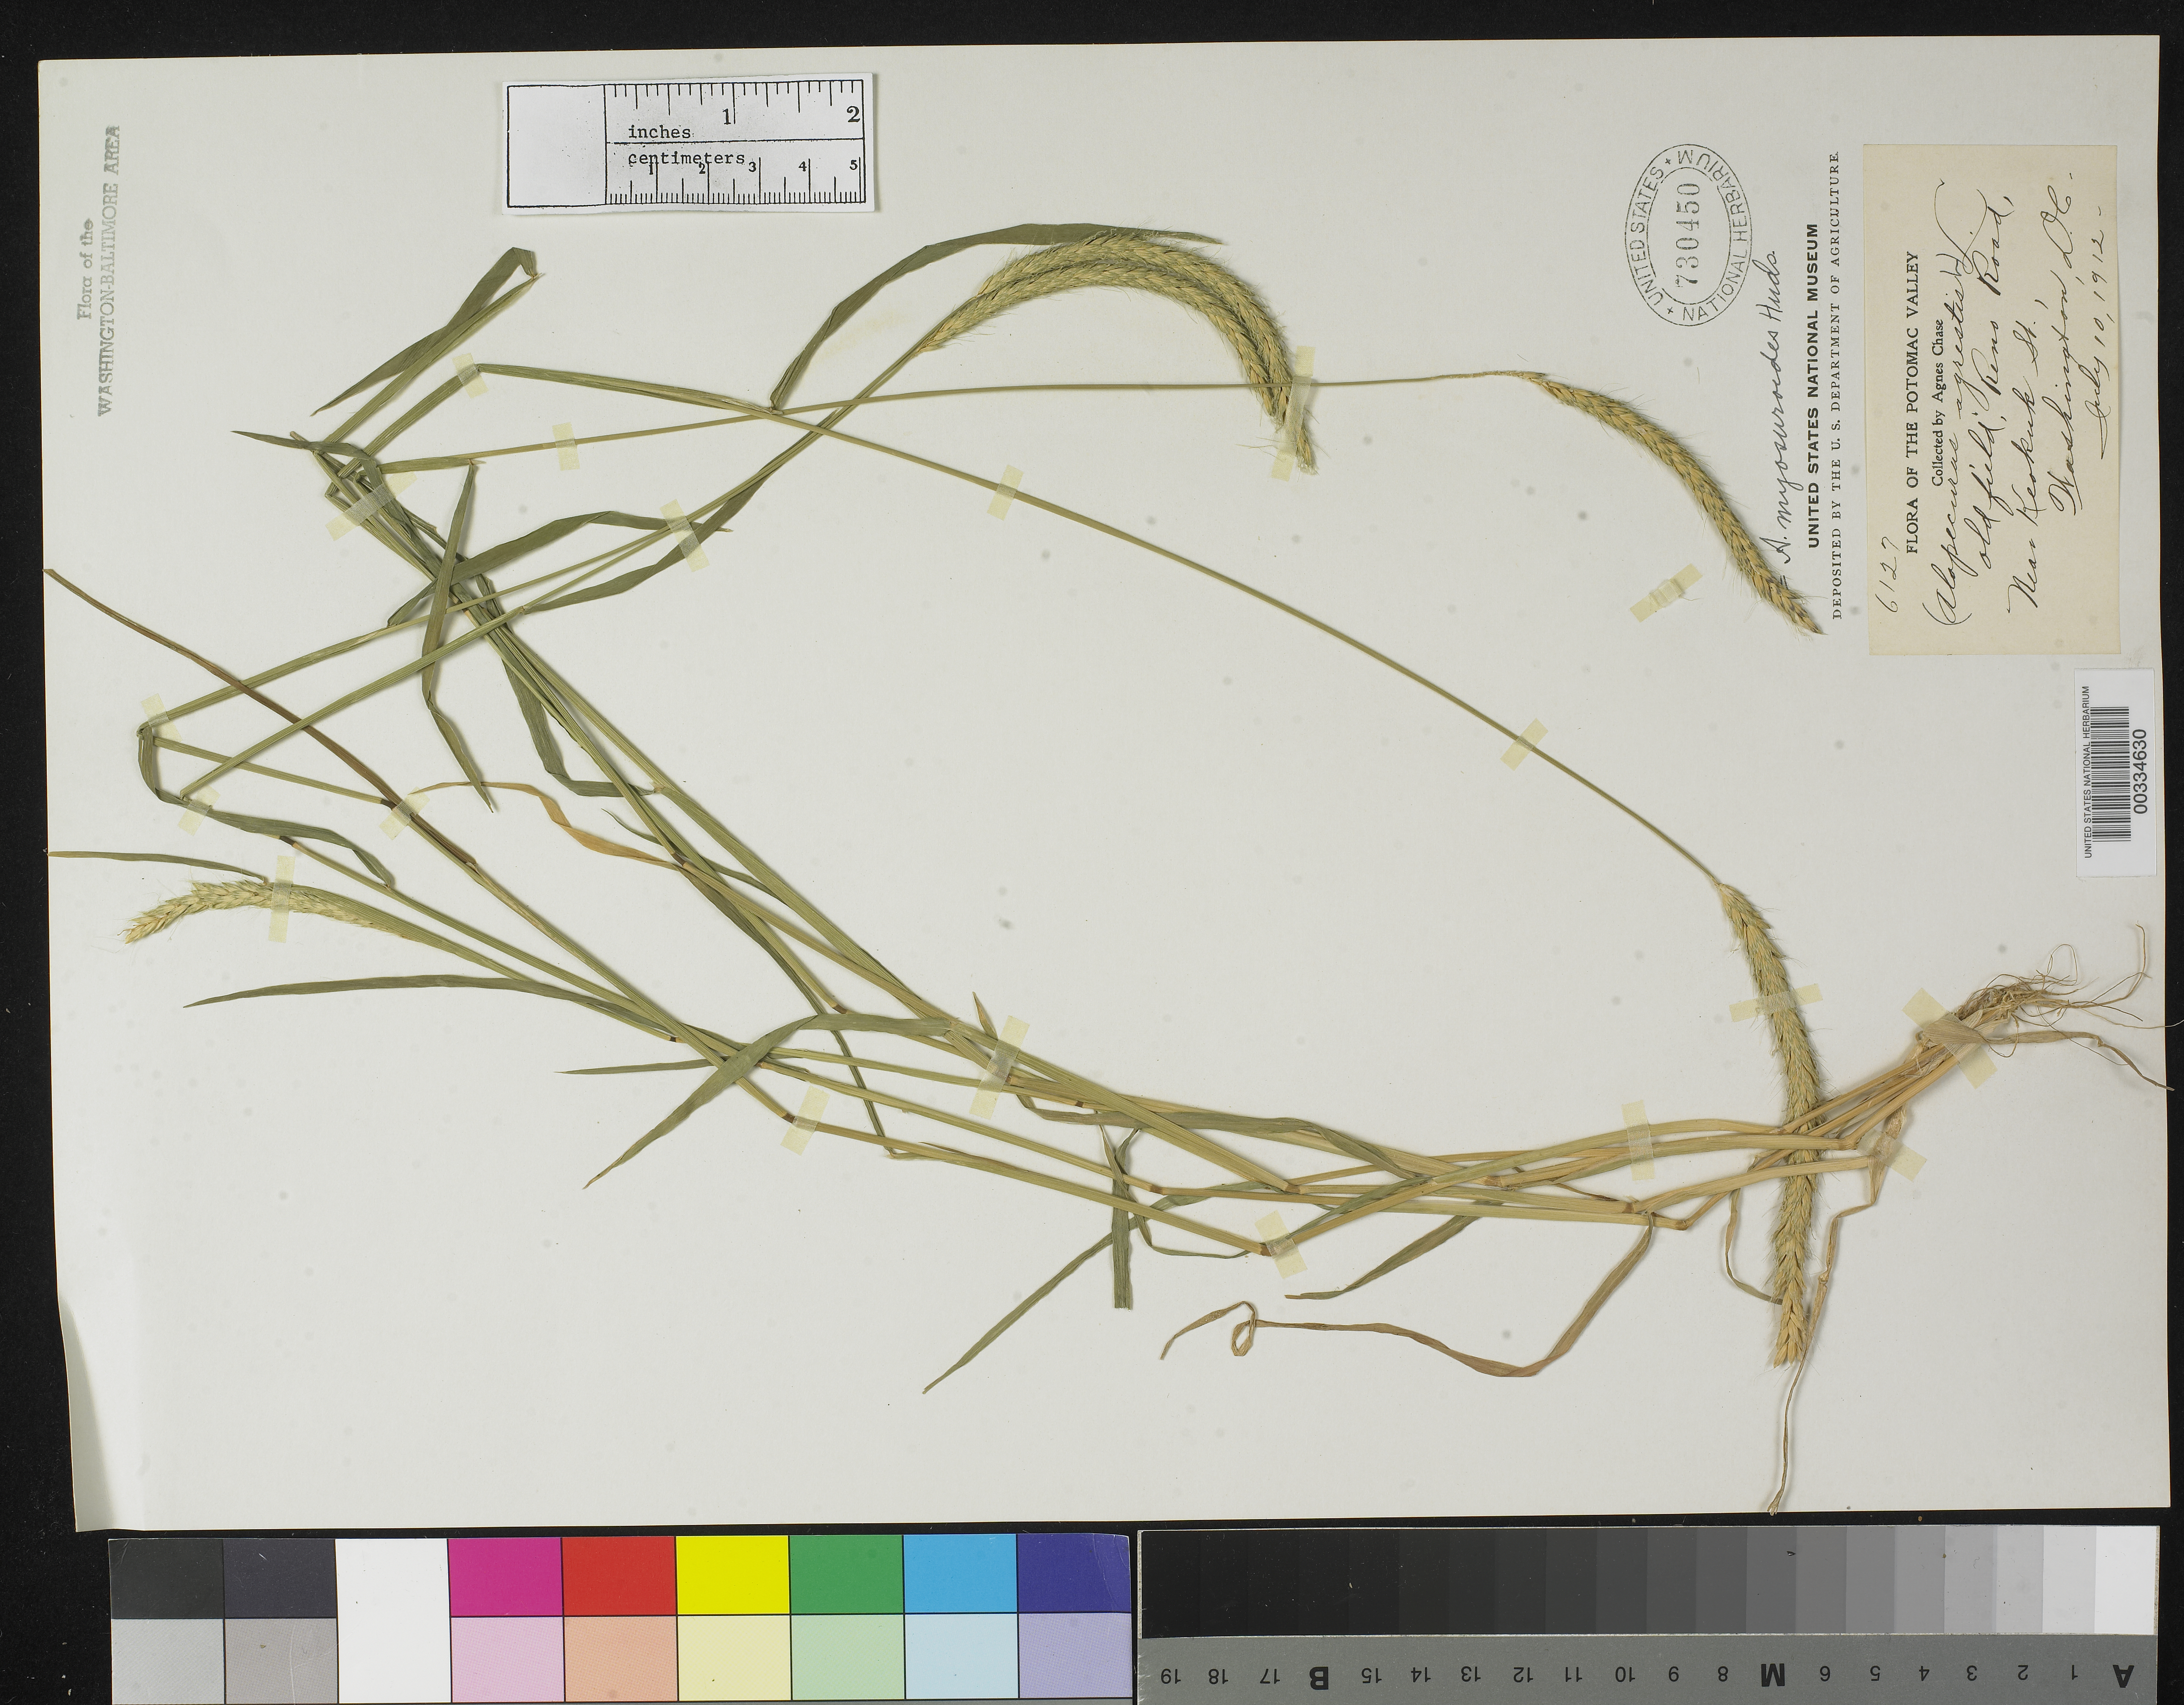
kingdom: Plantae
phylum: Tracheophyta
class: Liliopsida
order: Poales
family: Poaceae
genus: Alopecurus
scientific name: Alopecurus myosuroides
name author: Huds.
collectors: A. Chase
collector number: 6127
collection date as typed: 10 Jul 1912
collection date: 1912-07-10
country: United States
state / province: District of Columbia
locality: Keokuk Street vicinity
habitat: Old field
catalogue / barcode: US 730450